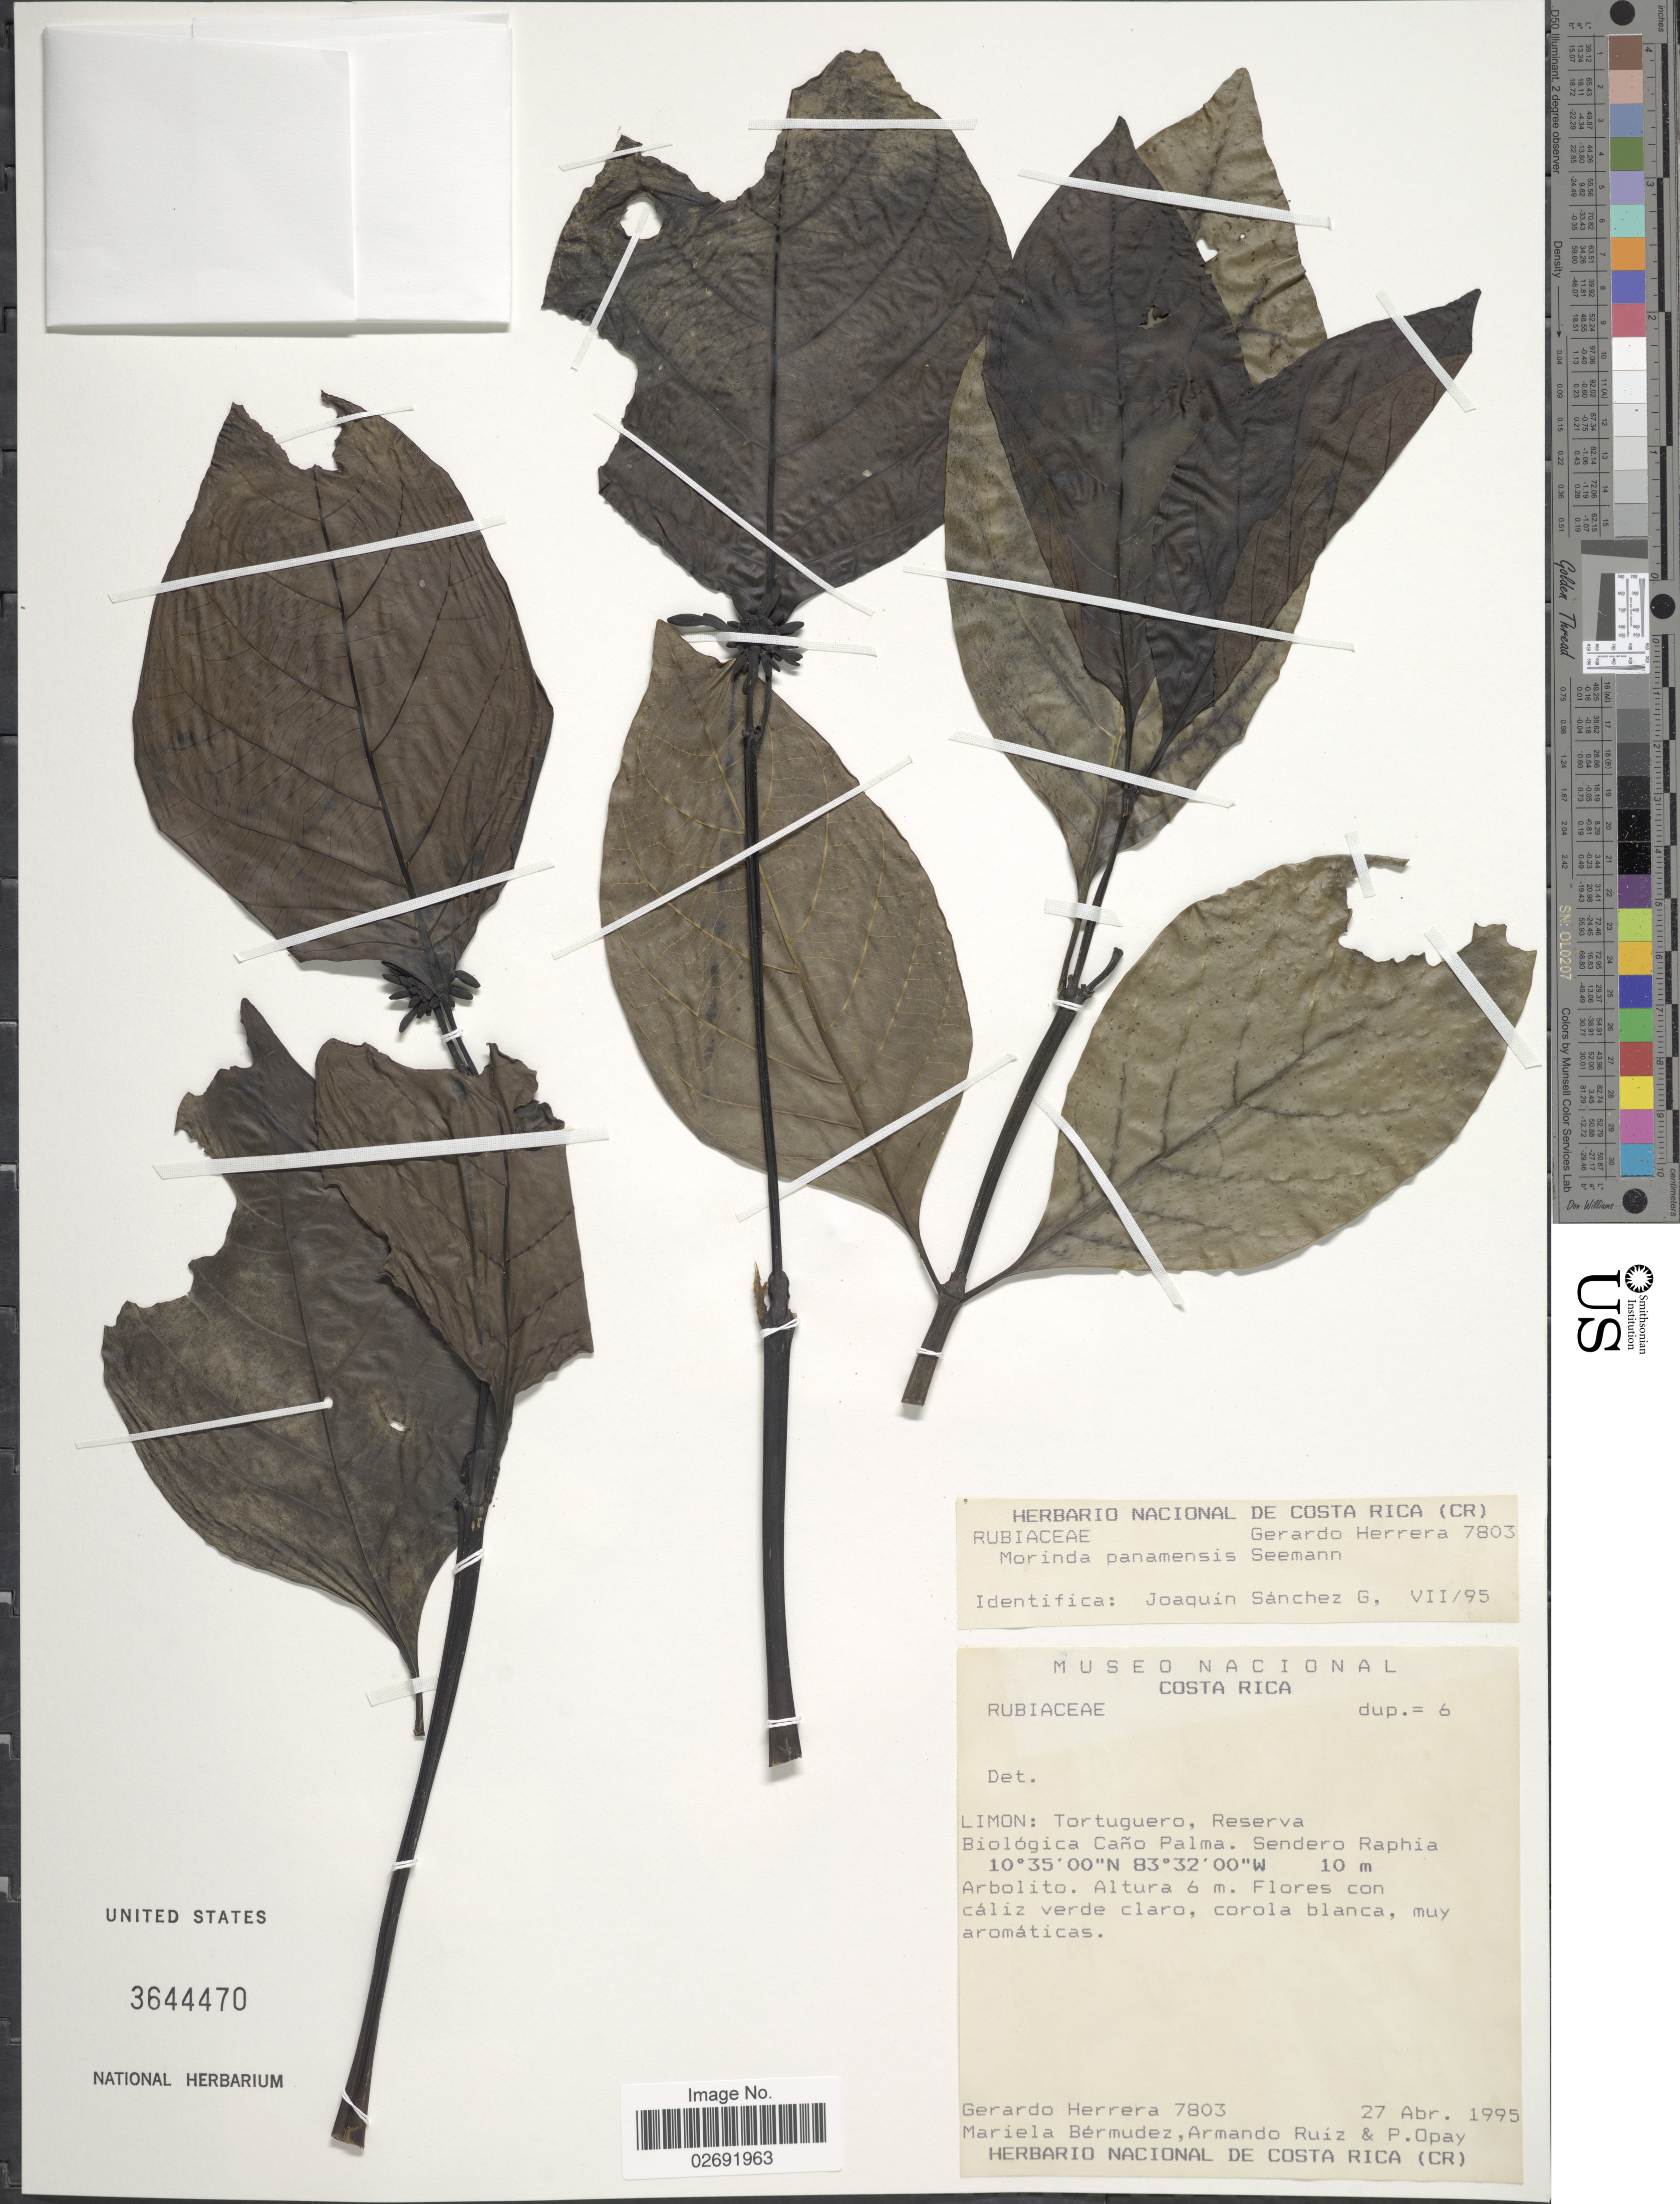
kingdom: Plantae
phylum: Tracheophyta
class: Magnoliopsida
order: Gentianales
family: Rubiaceae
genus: Morinda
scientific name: Morinda panamensis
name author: Seem.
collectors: G. Herrera, M. Bérmudez, A. Ruiz & P. Opay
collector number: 7803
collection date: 1995-04-27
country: Costa Rica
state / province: Limón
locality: Tortuguero, Reserva Biológica Caño Palma. Sendero Raphia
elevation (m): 10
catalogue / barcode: US 3644470